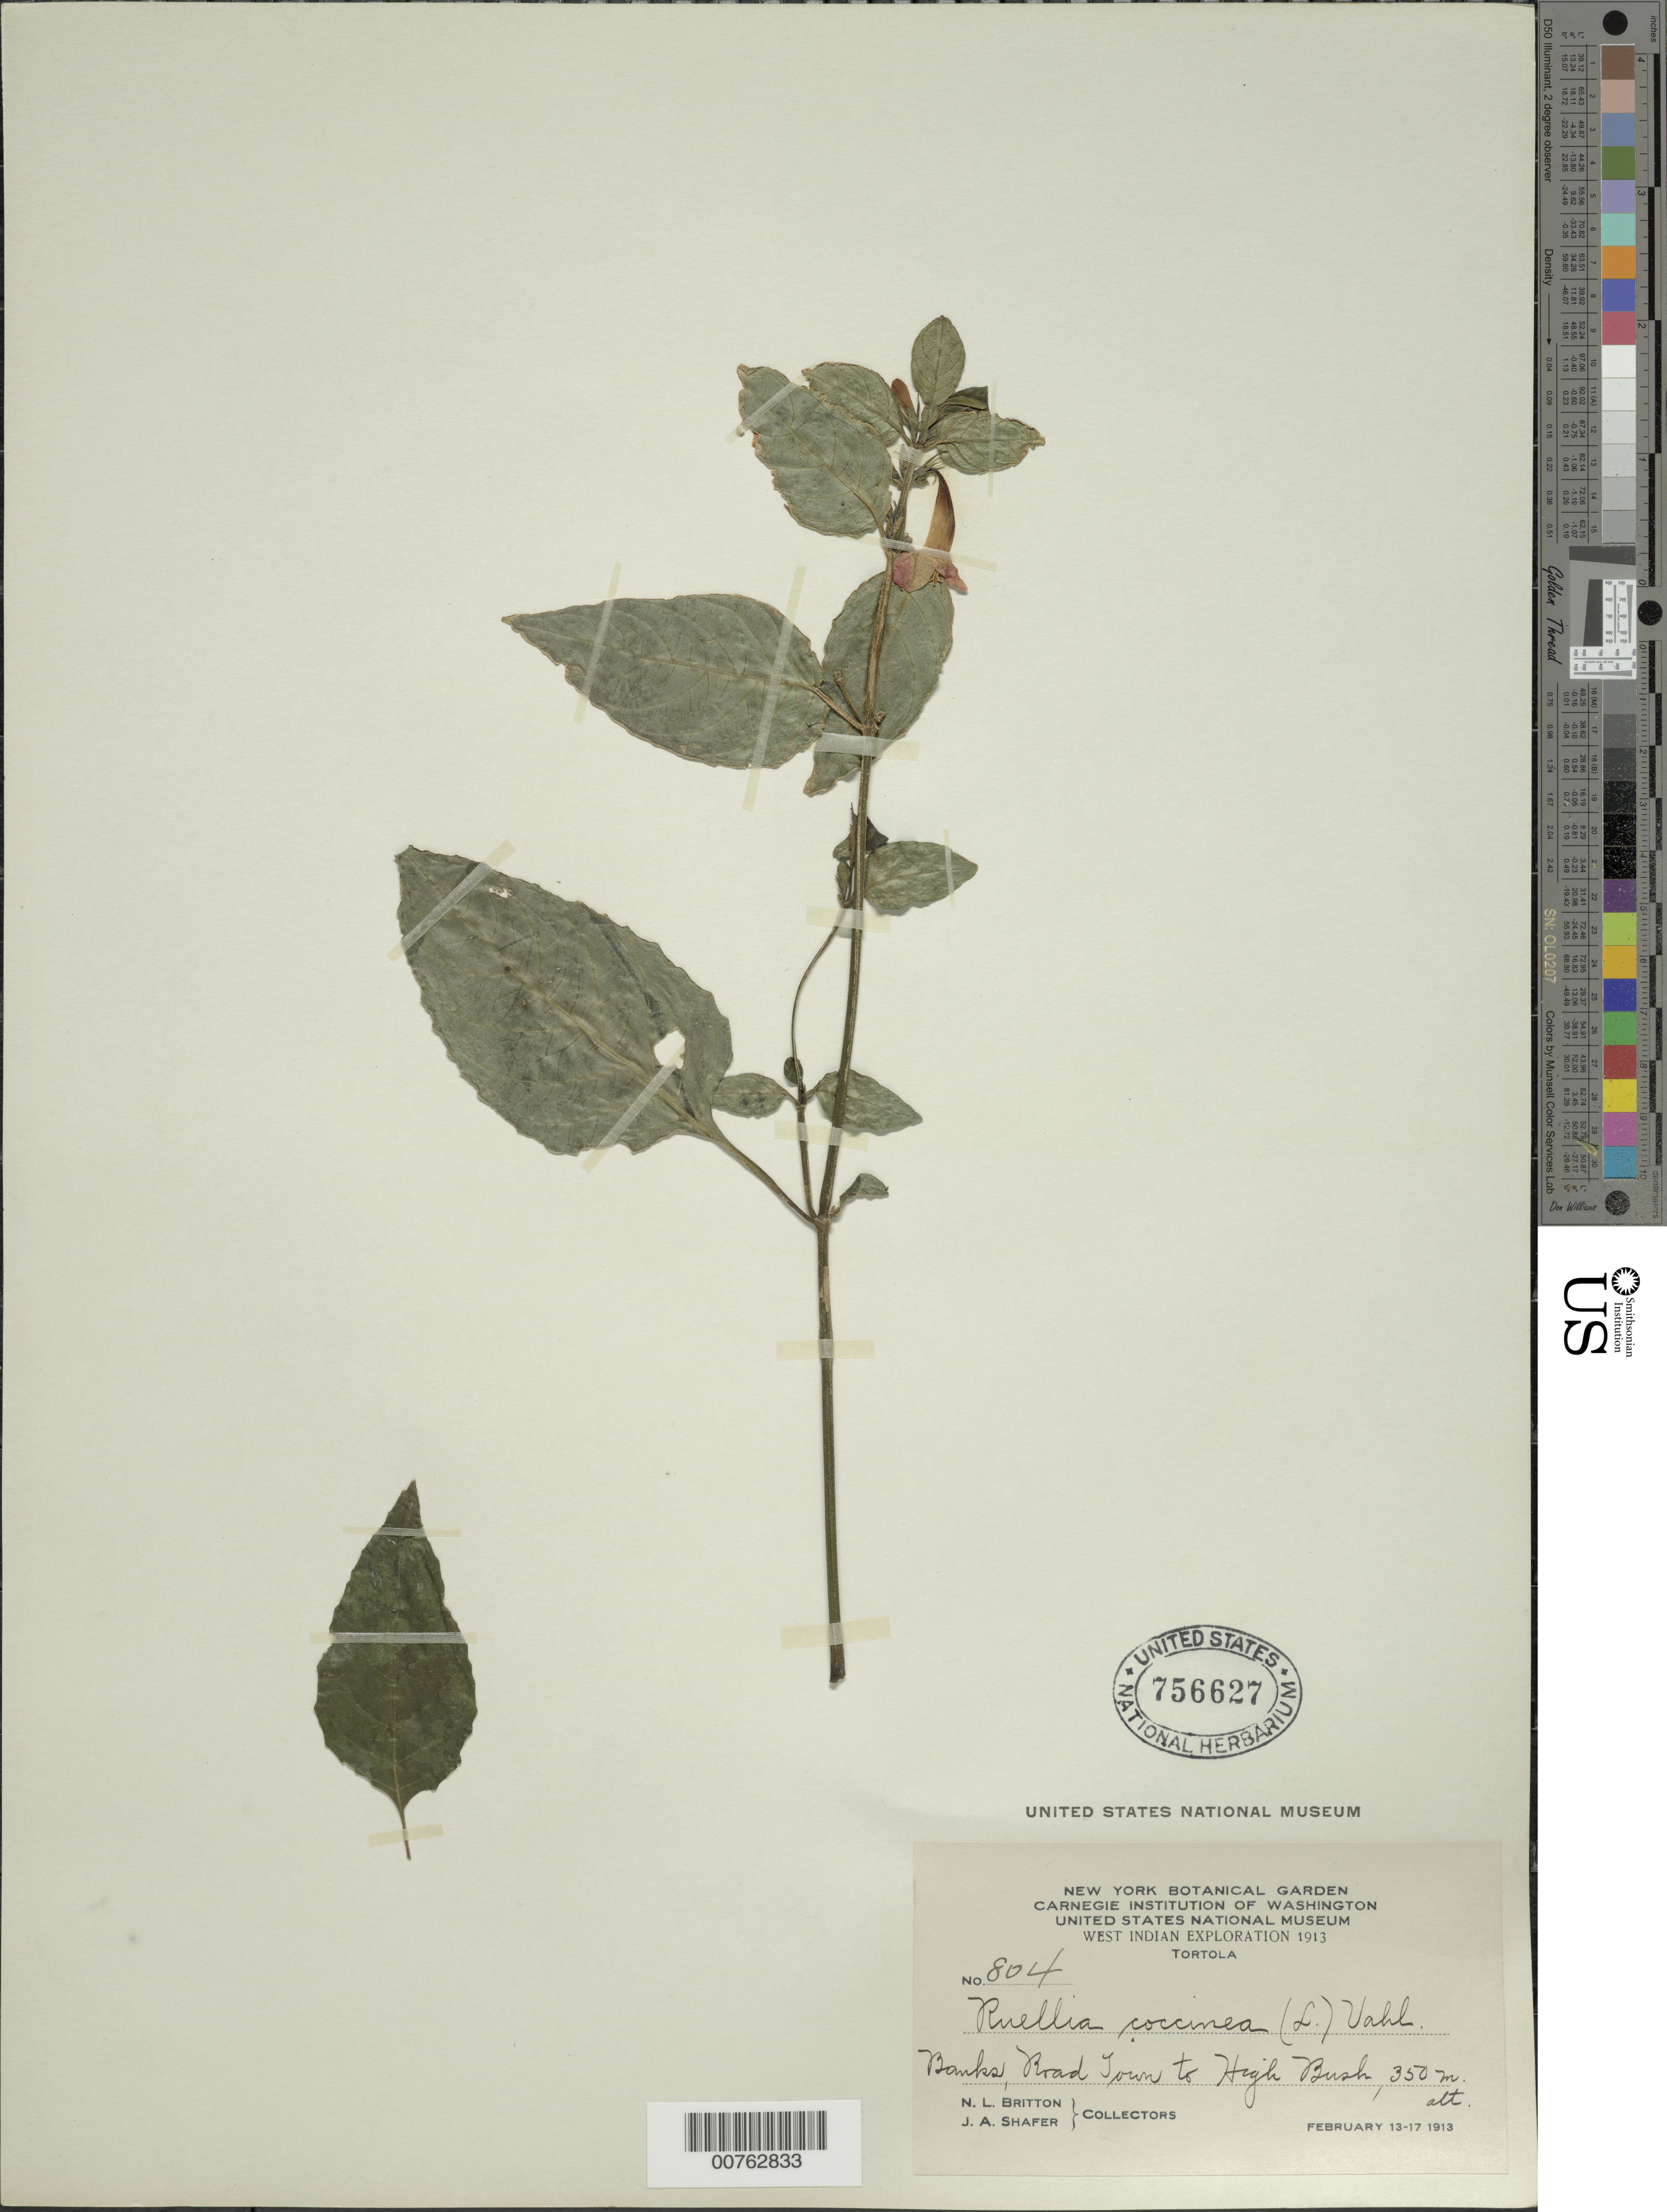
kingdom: Plantae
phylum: Tracheophyta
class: Magnoliopsida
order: Lamiales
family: Acanthaceae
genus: Ruellia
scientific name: Ruellia coccinea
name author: (L.) Vahl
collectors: N. Britton & J. A. Shafer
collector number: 804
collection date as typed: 13 Feb 1913 to 17 Feb 1913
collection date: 1913-02-13/1913-02-17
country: British Virgin Islands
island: Tortola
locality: Roadtown to High Bush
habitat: Banks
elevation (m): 350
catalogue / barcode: US 756627